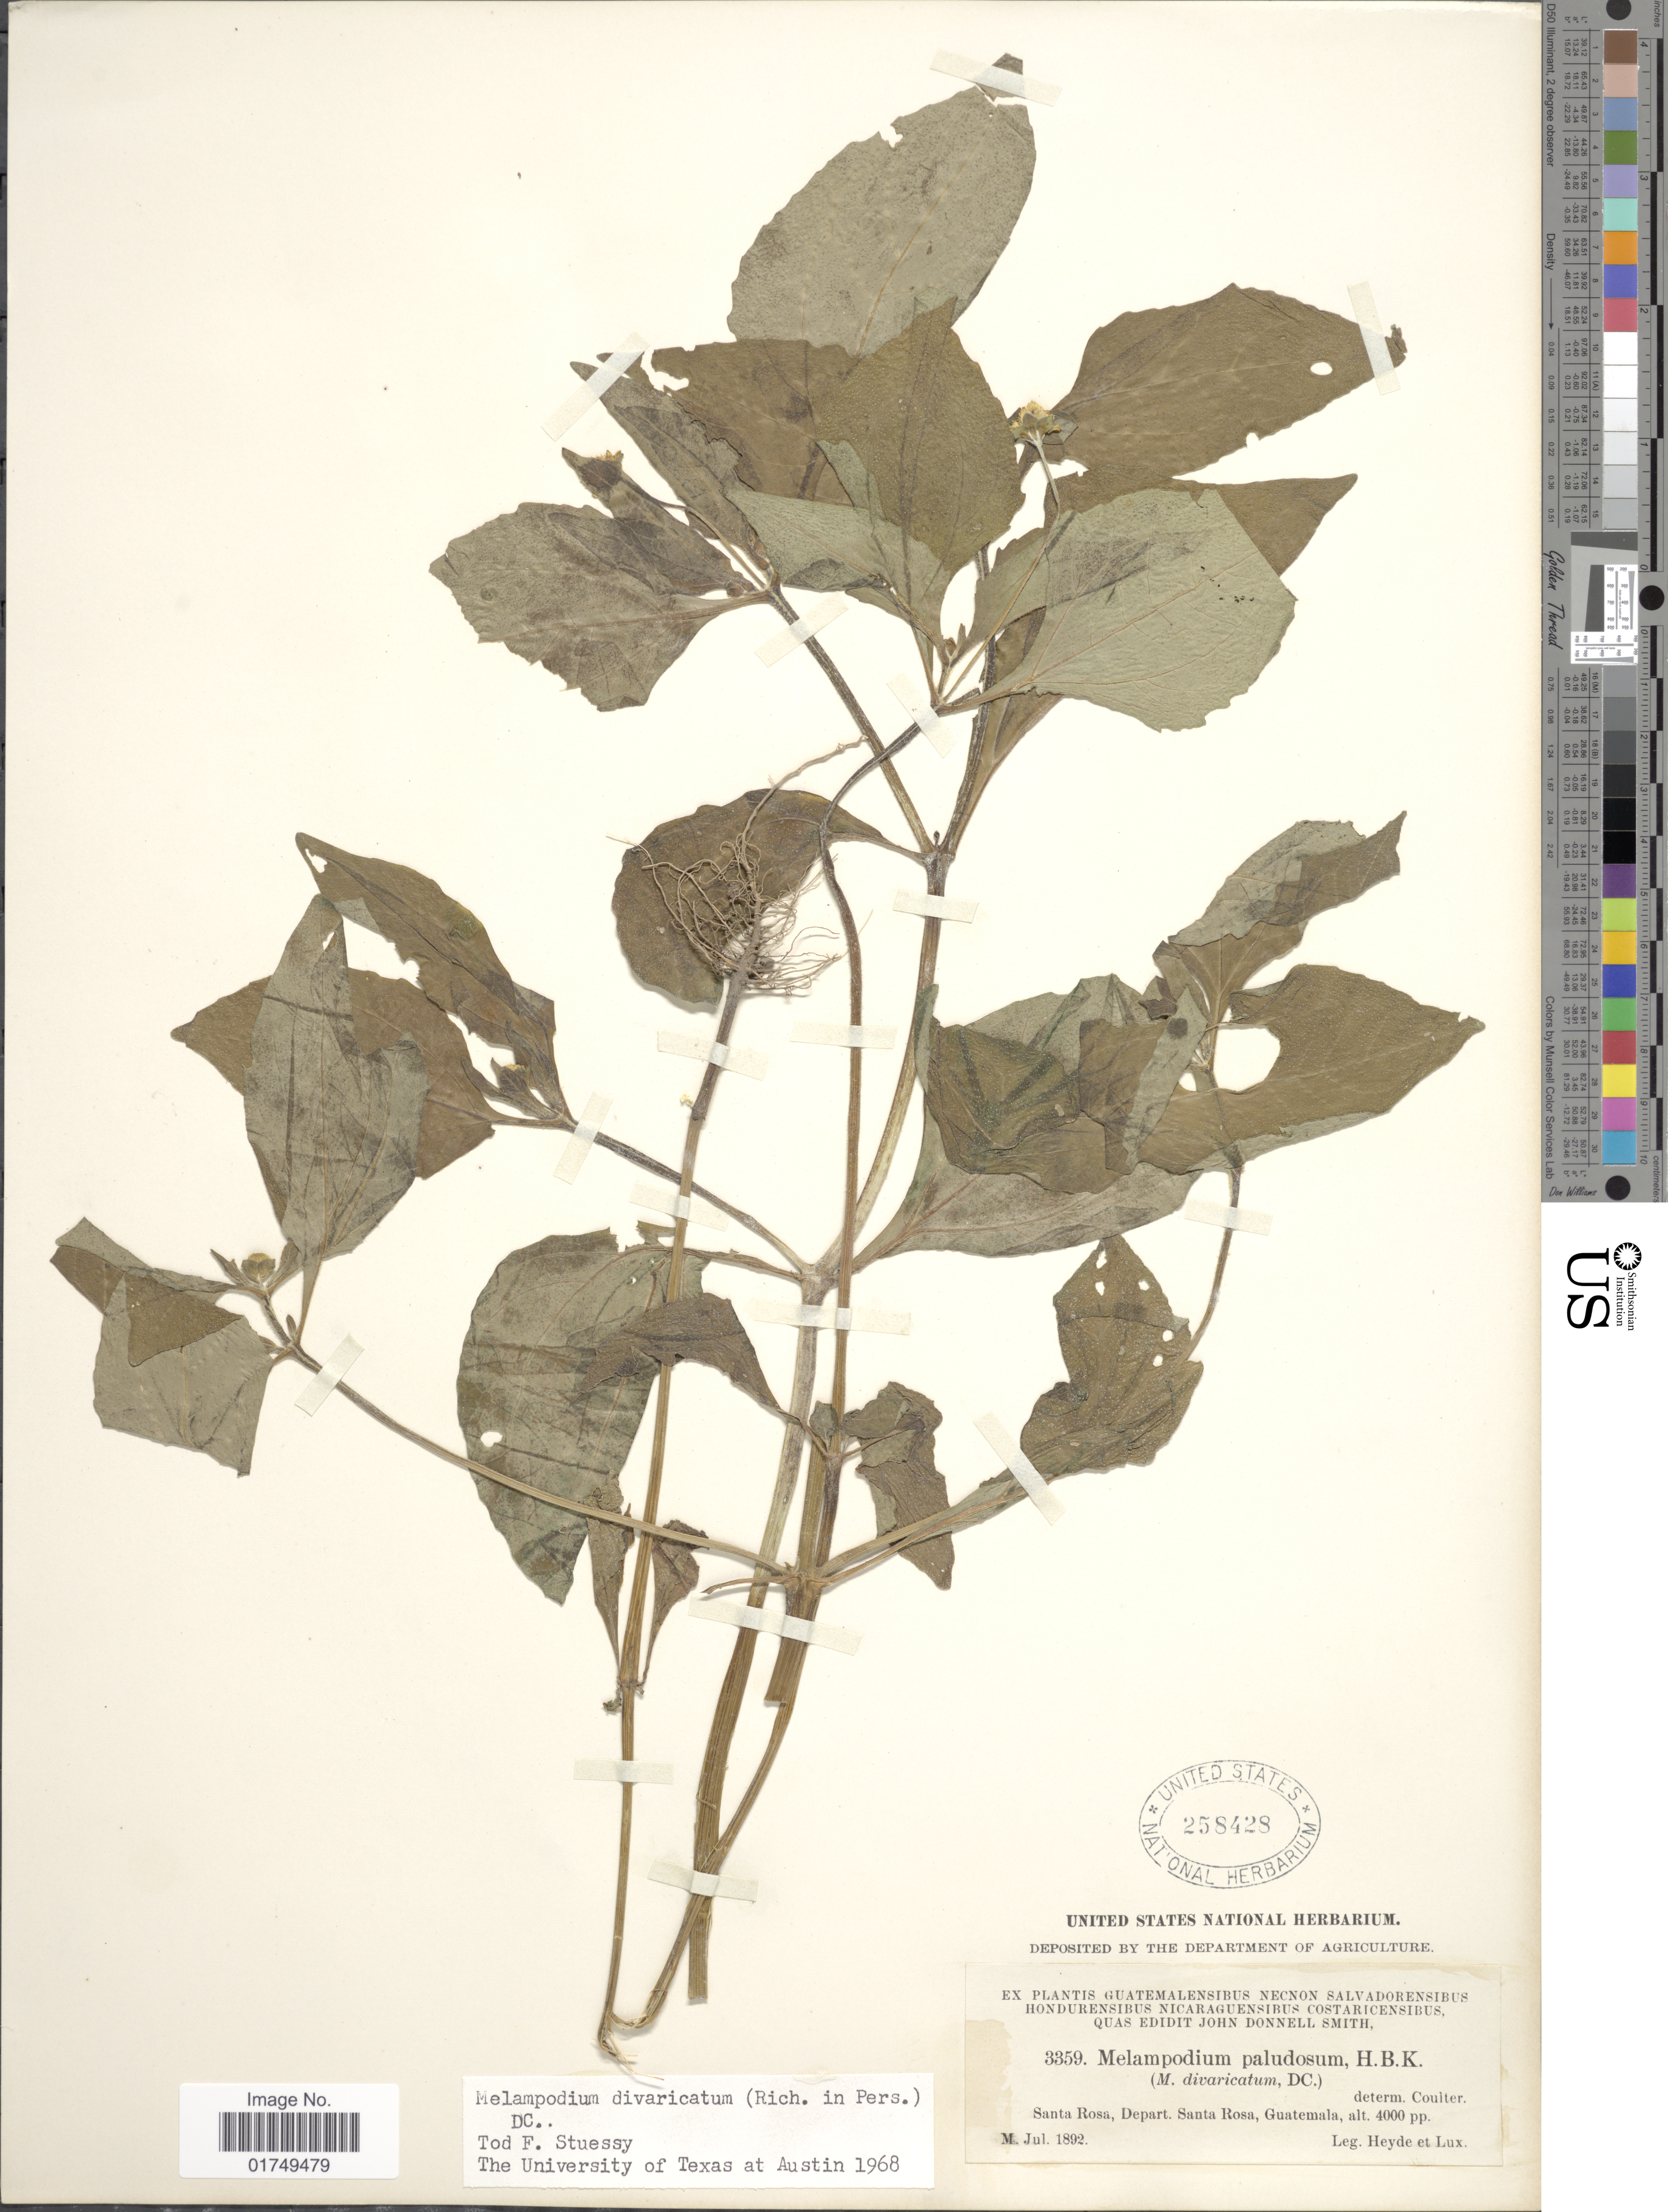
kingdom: Plantae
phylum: Tracheophyta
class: Magnoliopsida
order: Asterales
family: Asteraceae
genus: Melampodium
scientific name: Melampodium divaricatum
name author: (Rich.) DC.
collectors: E. T. Heyde & E. Lux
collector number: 3359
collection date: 1892-07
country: Guatemala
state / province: Santa Rosa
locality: Depart. Santa Rosa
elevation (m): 1219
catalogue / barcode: US 258428